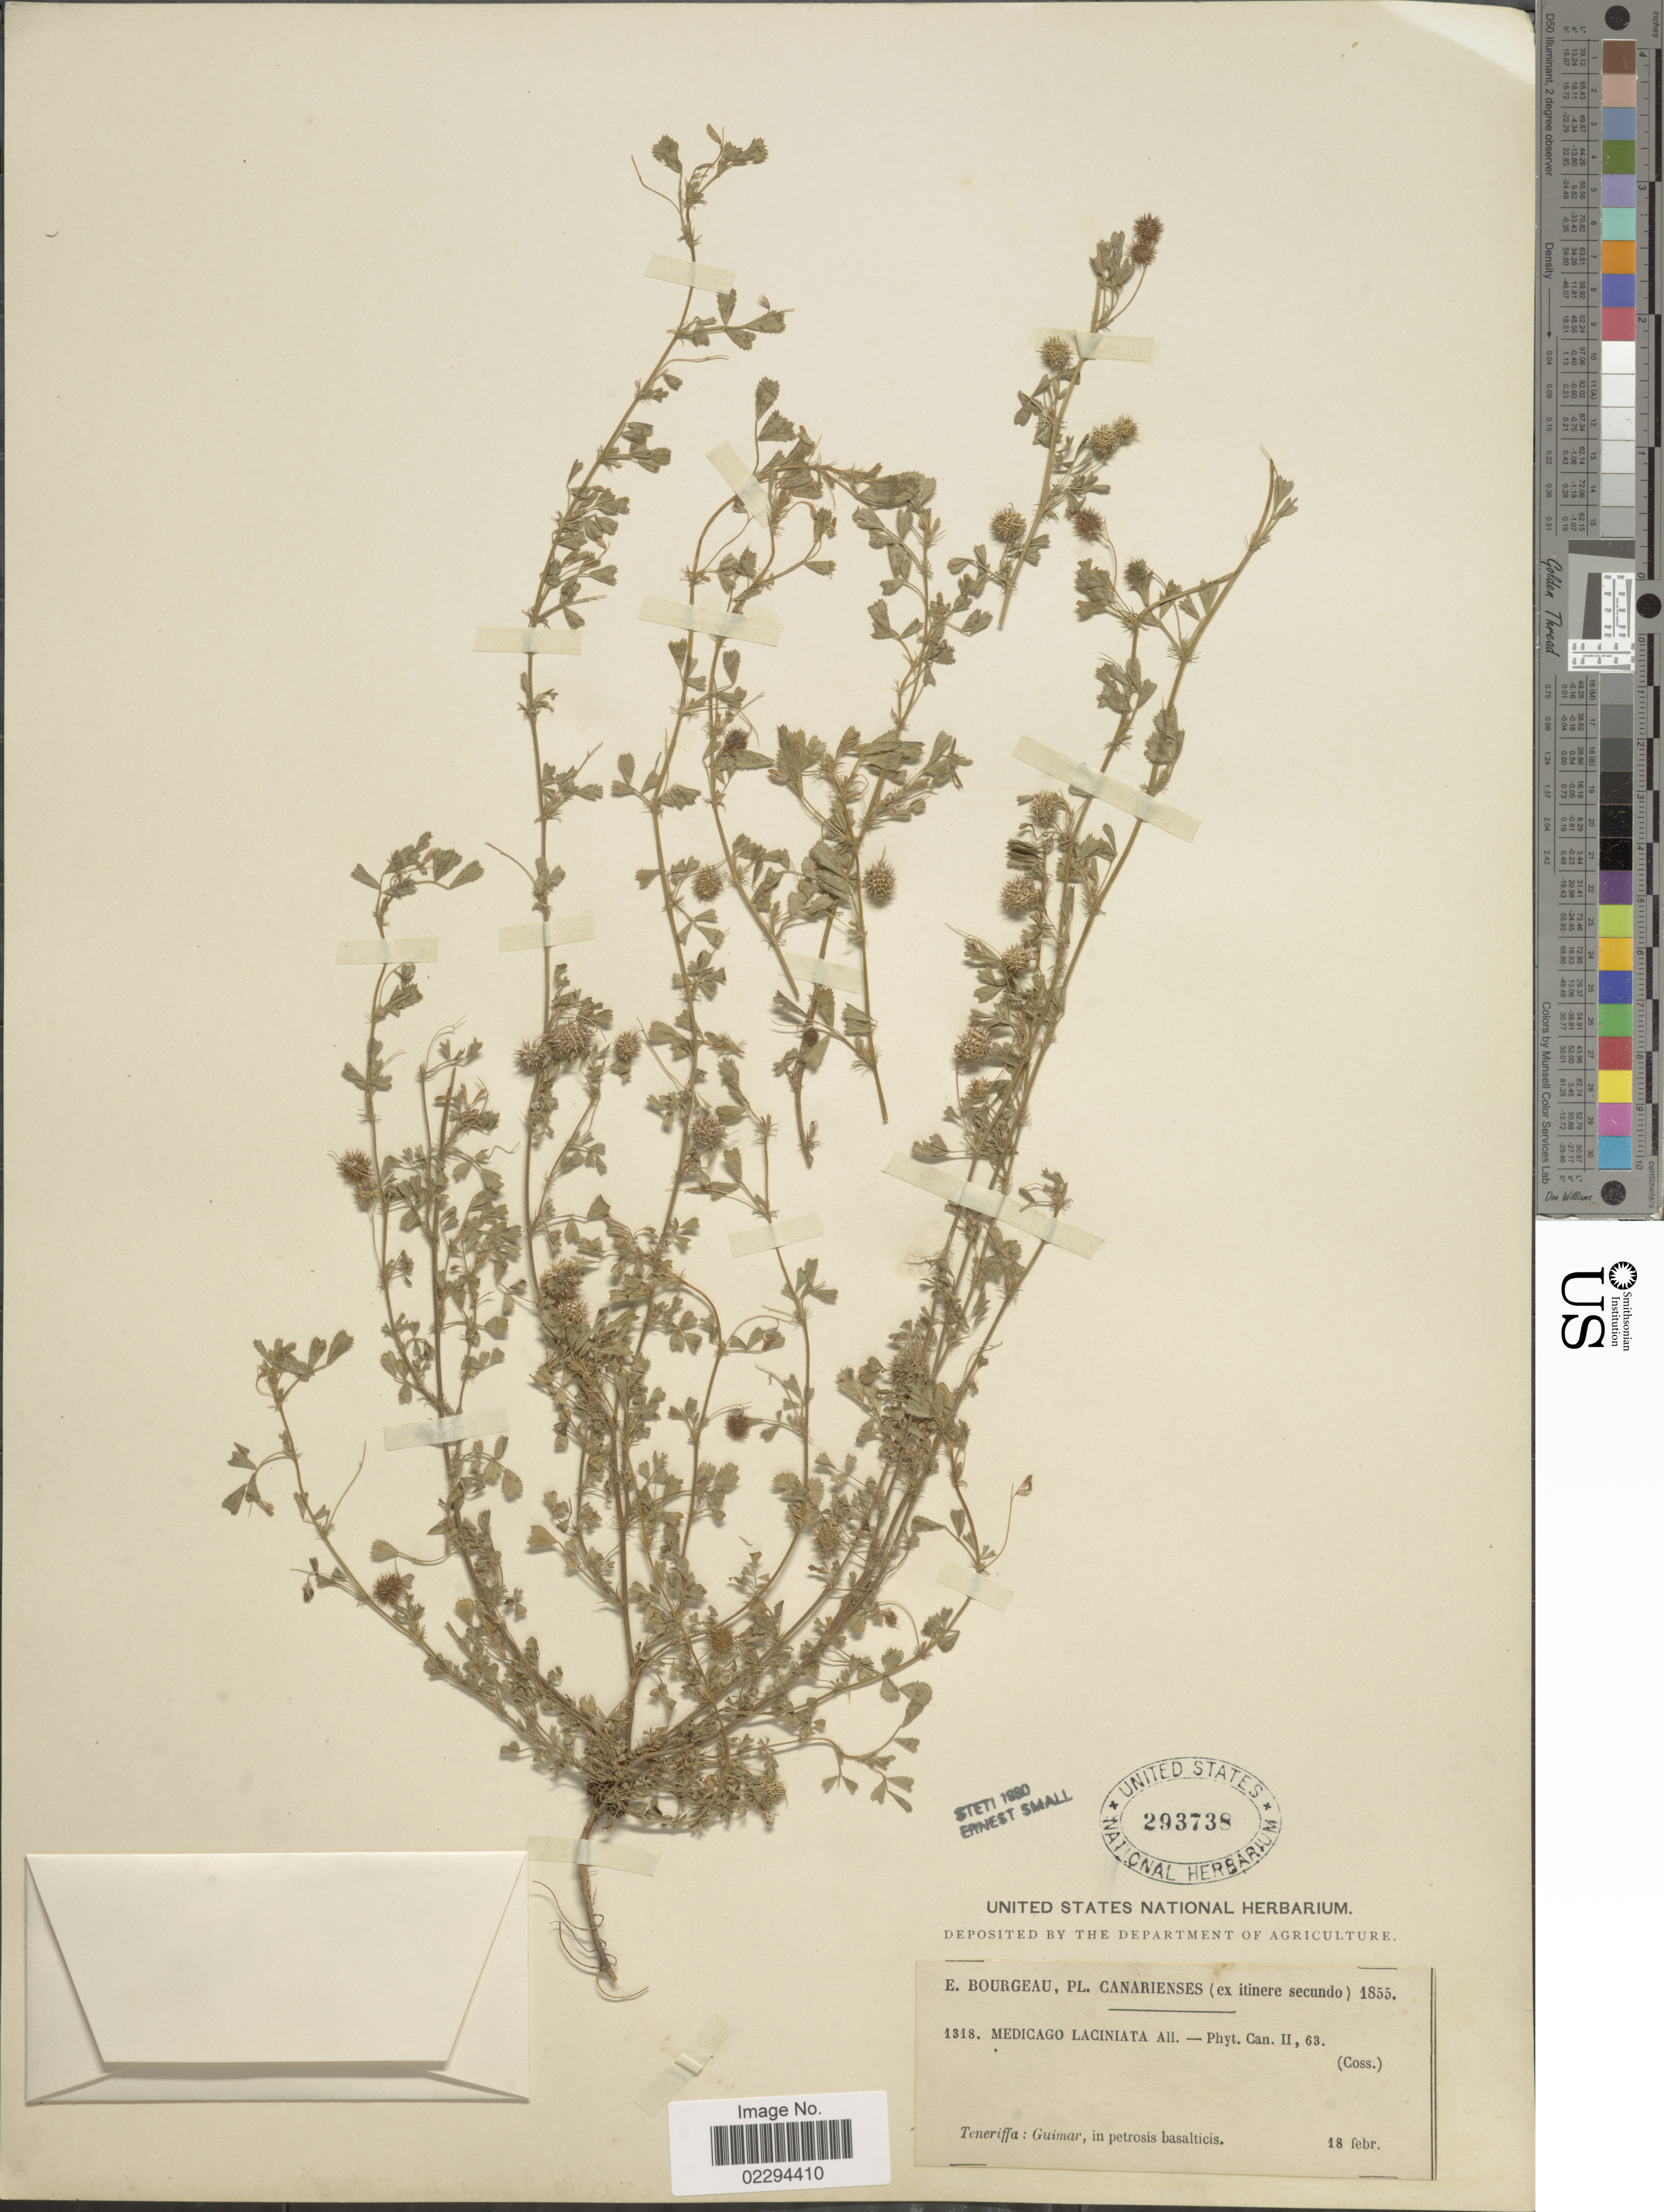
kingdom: Plantae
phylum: Tracheophyta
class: Magnoliopsida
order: Fabales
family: Fabaceae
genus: Medicago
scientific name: Medicago laciniata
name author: (L.) Mill.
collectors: E. Bourgeau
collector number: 1318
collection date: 1855-02-18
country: Spain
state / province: Canarias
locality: Teneriffa: Guimar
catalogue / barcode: US 293738